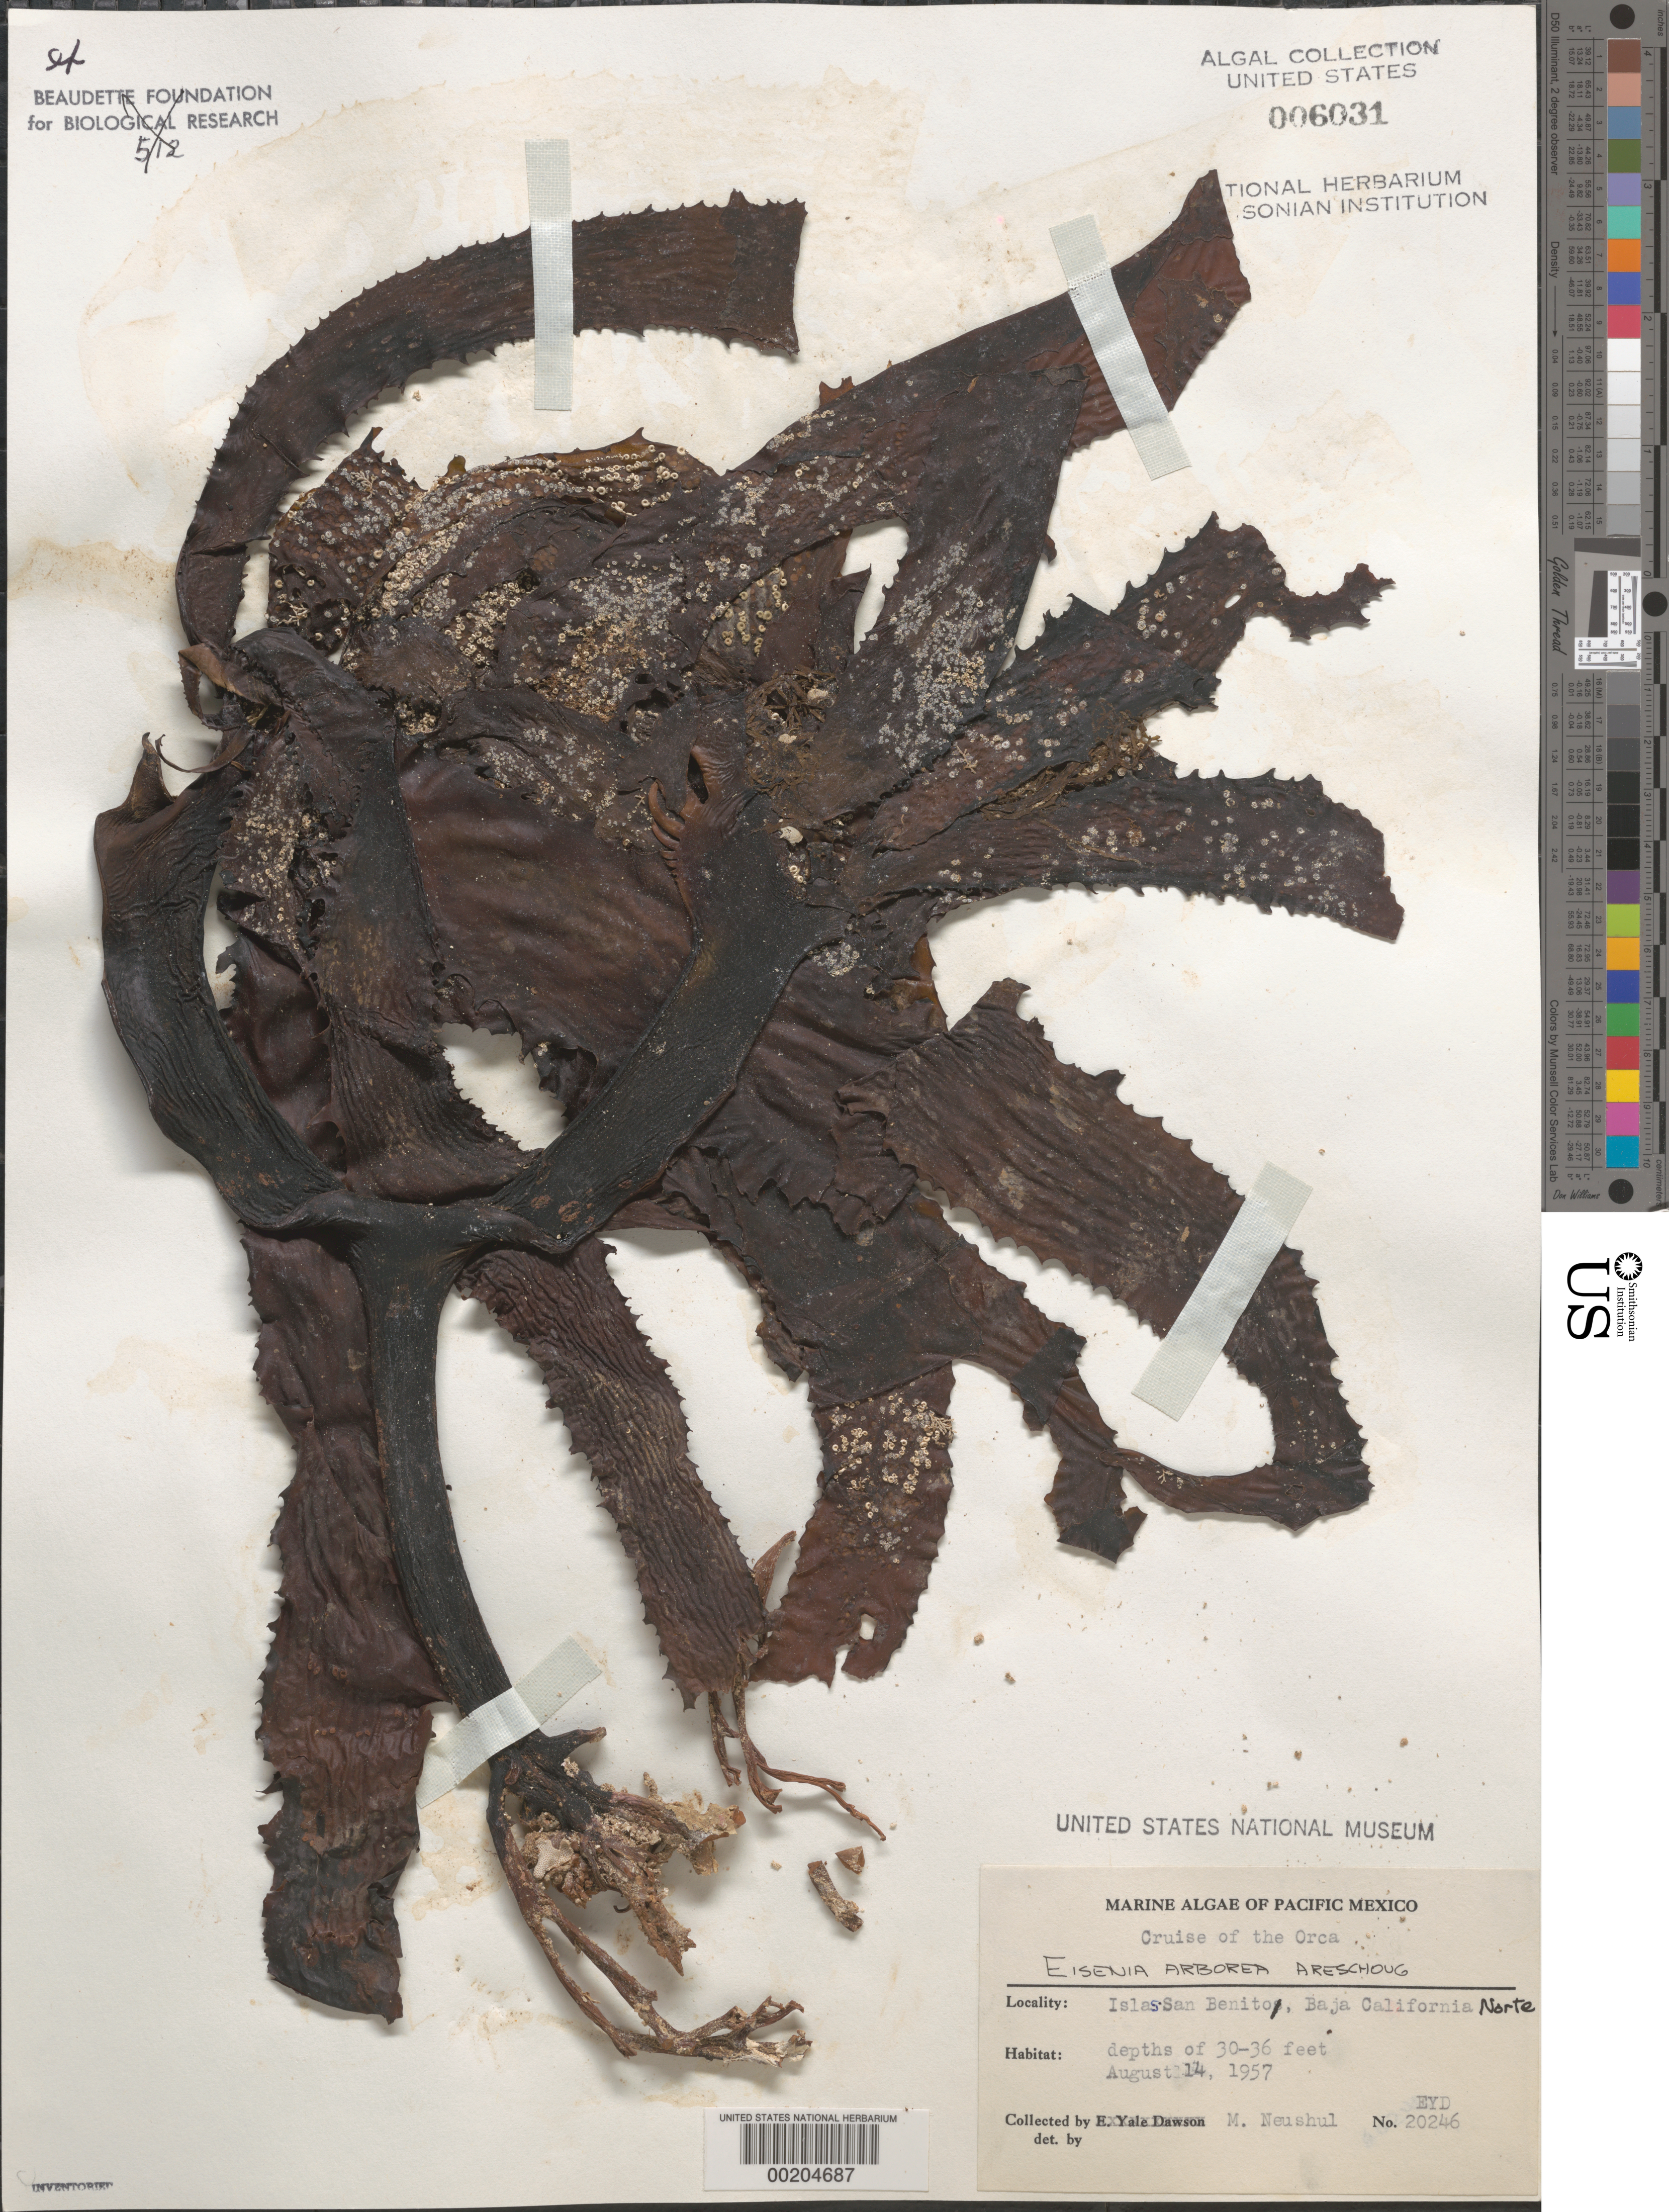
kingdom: Chromista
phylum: Ochrophyta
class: Phaeophyceae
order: Laminariales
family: Lessoniaceae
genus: Eisenia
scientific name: Eisenia arborea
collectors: M. Neushul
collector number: EYD 20246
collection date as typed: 14 Aug 1957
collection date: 1957-08-14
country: Mexico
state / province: Baja California Norte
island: Islas San Benito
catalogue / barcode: US 6031